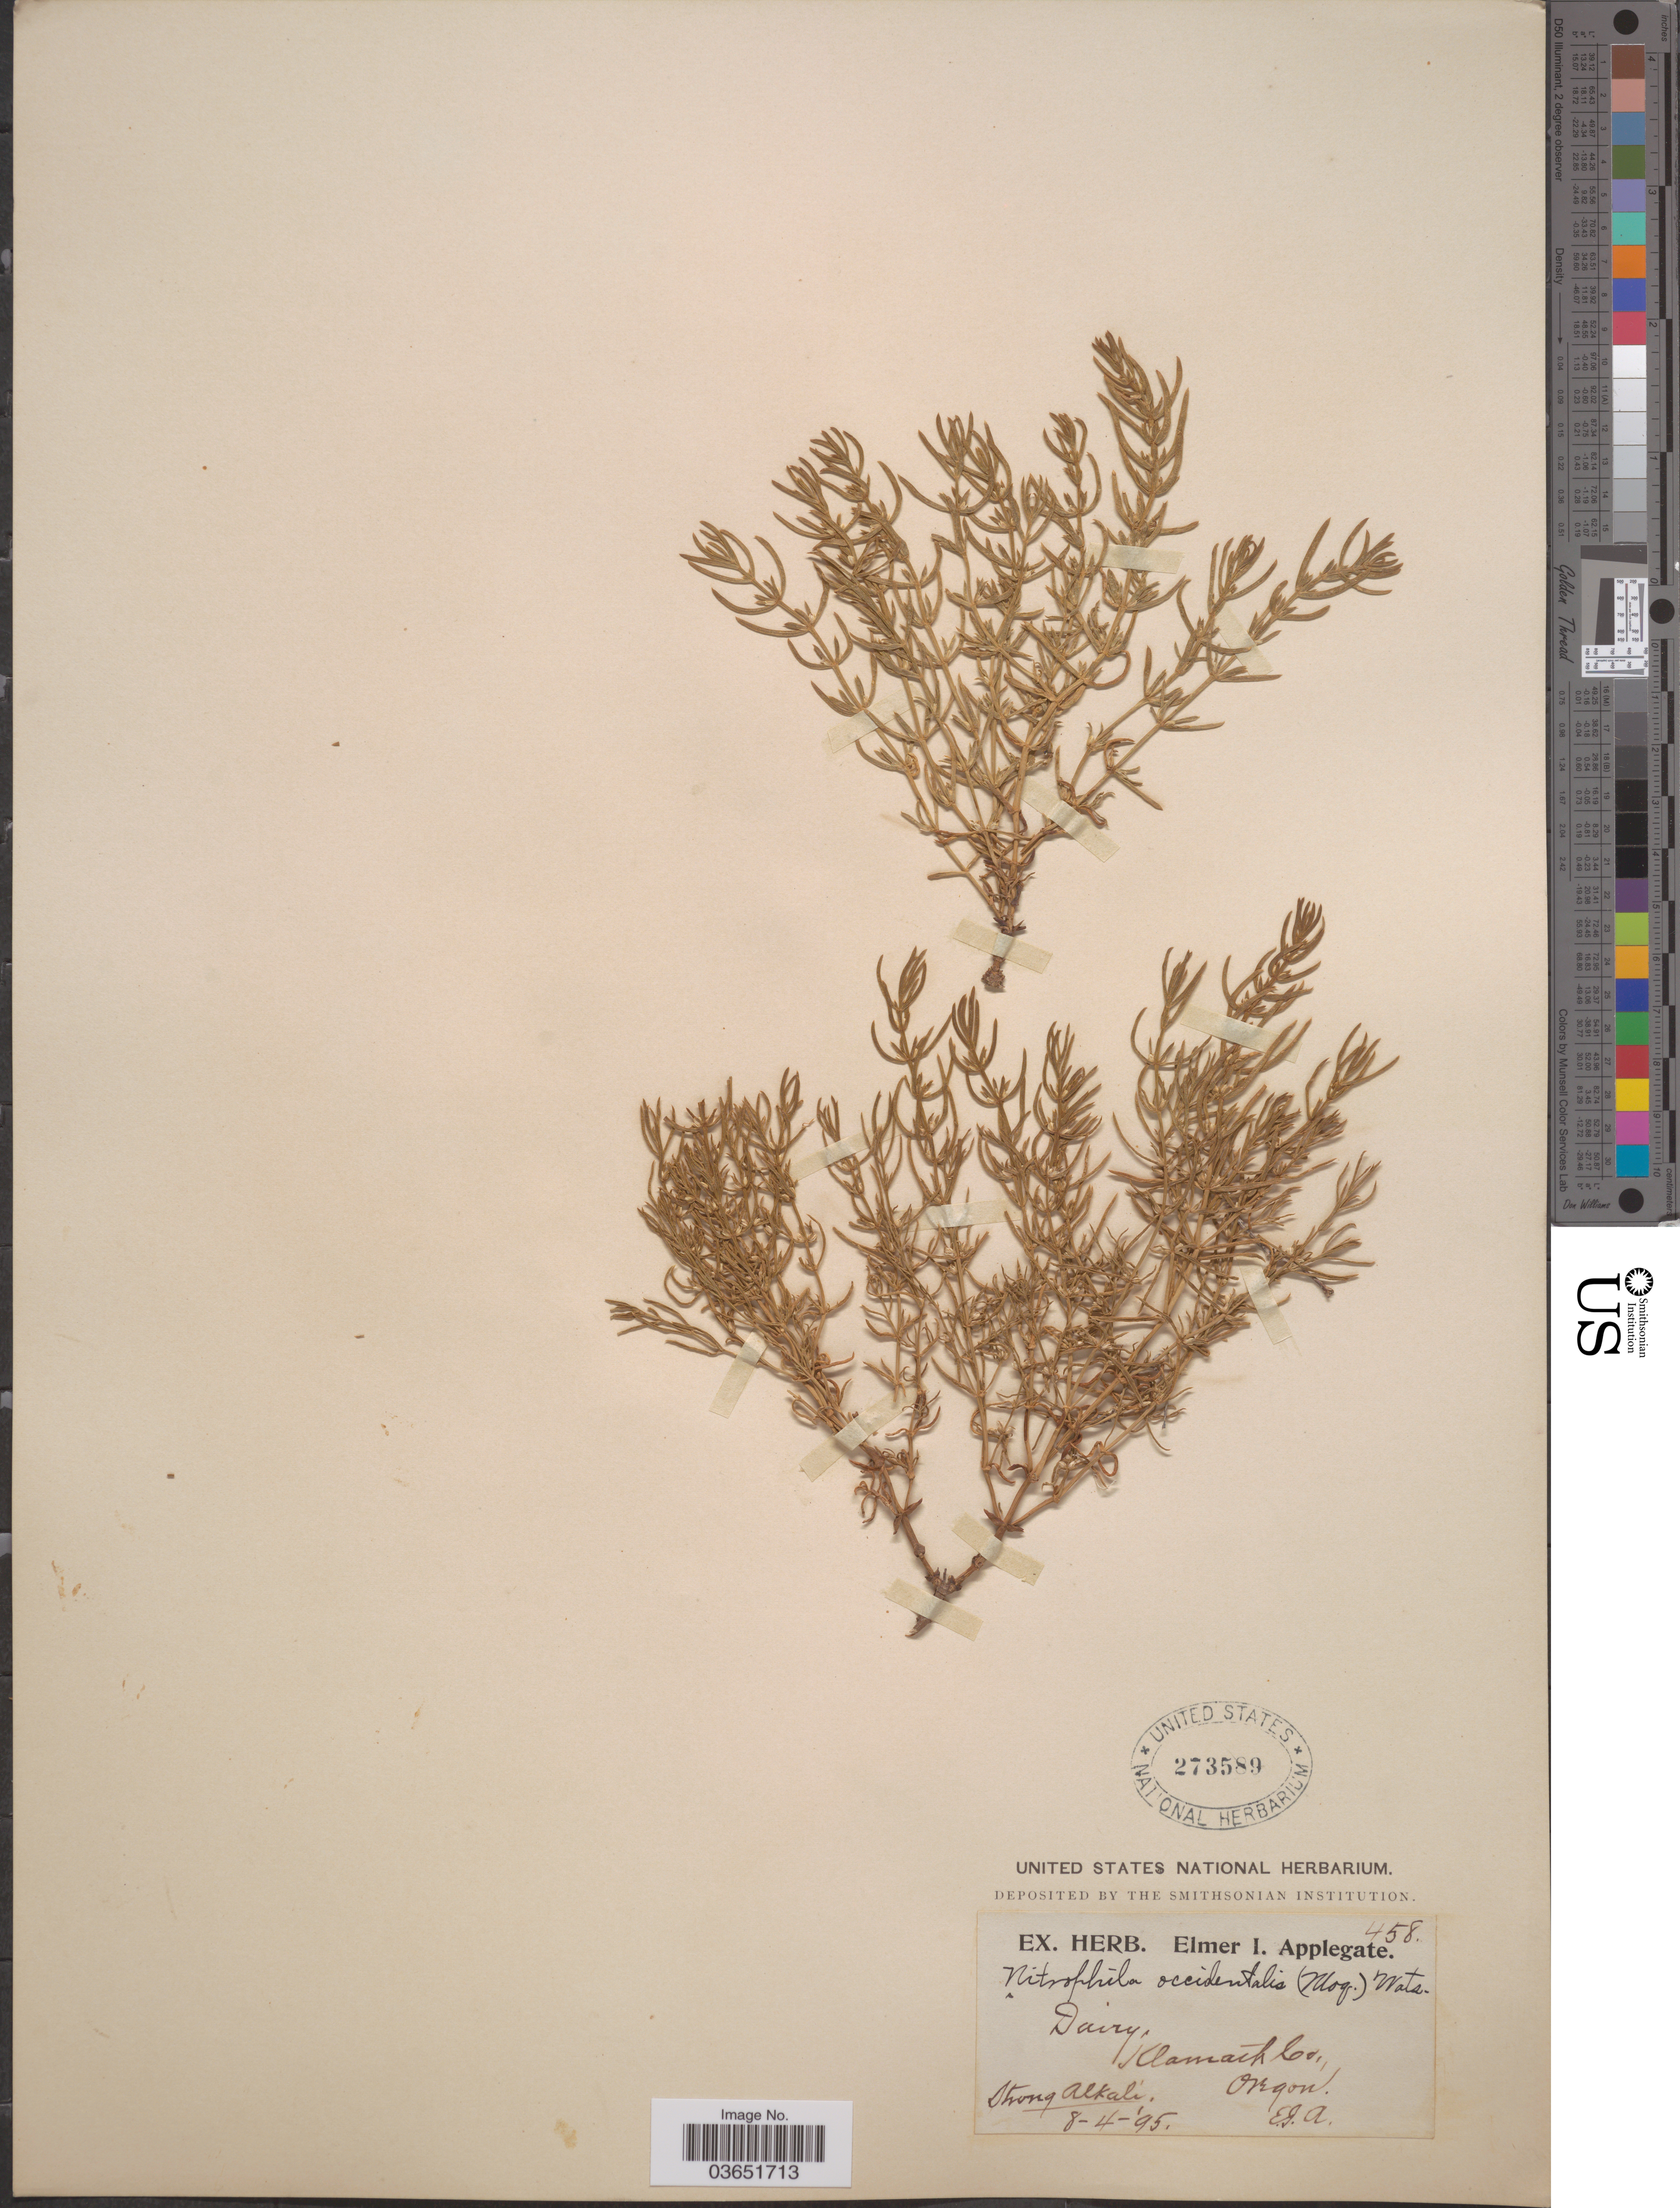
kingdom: Plantae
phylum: Tracheophyta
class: Magnoliopsida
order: Caryophyllales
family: Amaranthaceae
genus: Nitrophila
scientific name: Nitrophila occidentalis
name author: (Moq.) S. Watson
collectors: E. I. Applegate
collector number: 458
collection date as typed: Transcribed d/m/y: 4/8/95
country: United States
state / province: Oregon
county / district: Klamath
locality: Dairy, Klamath Co.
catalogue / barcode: US 273589